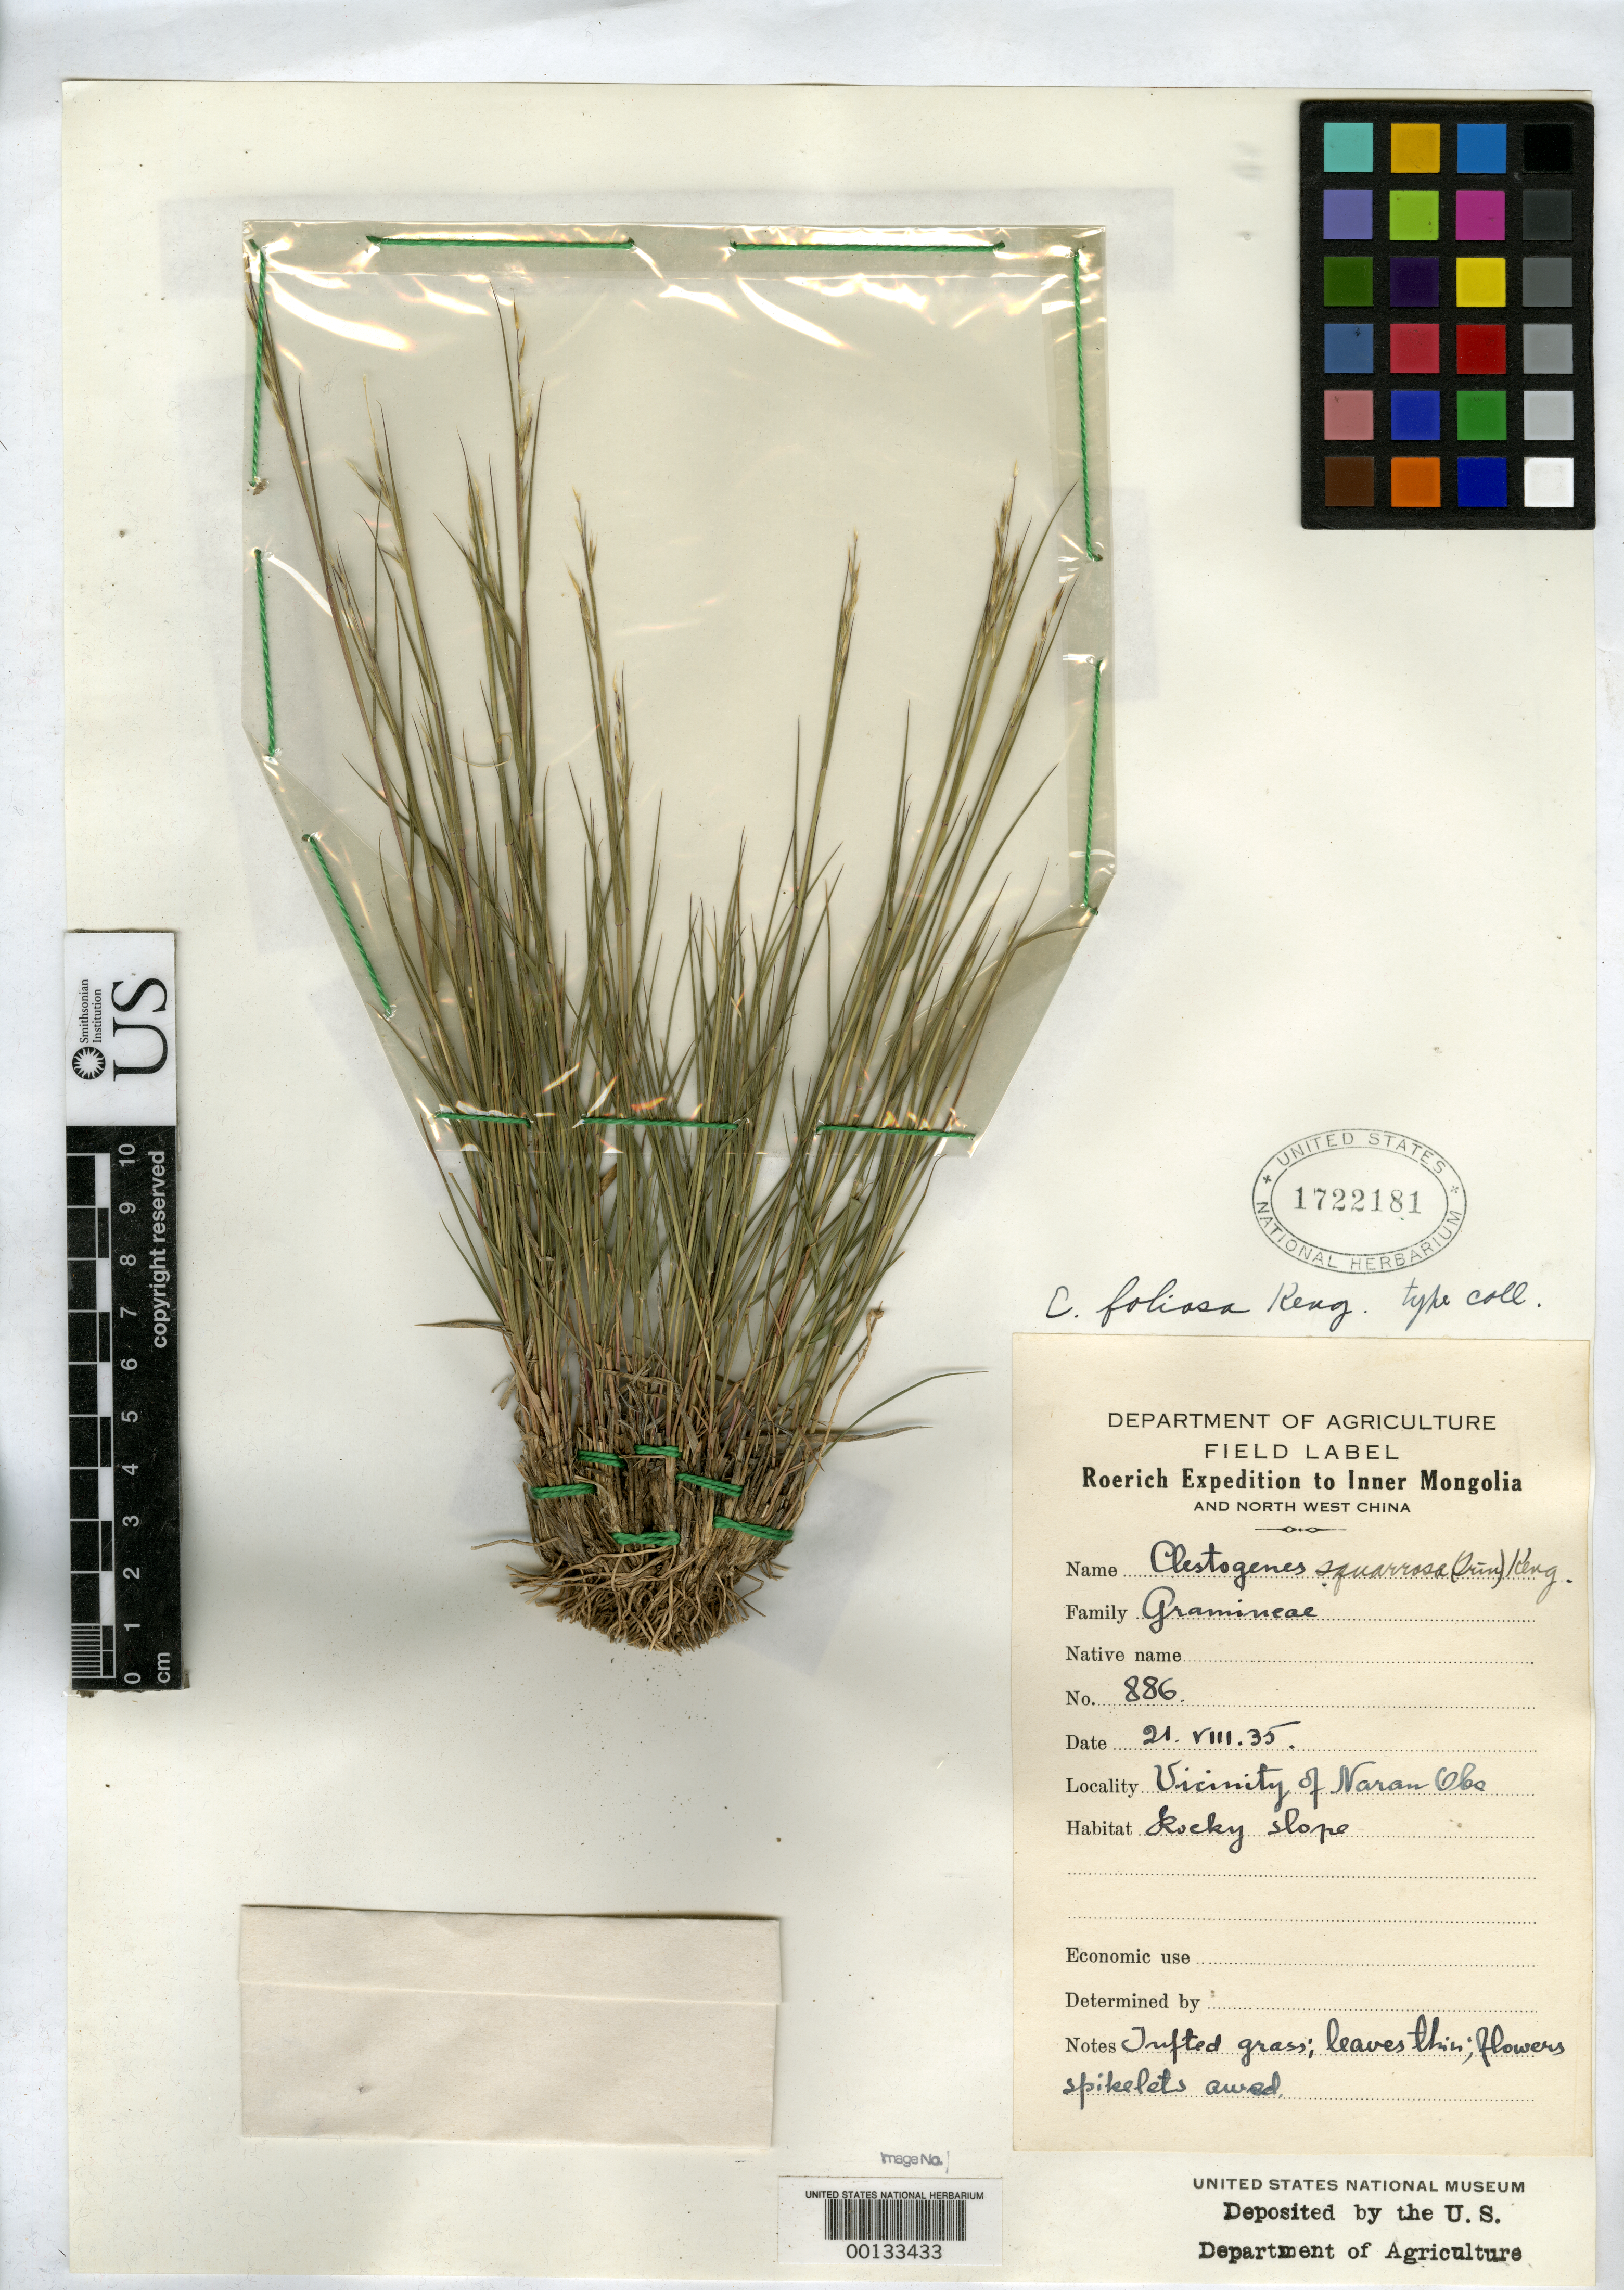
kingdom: Plantae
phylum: Tracheophyta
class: Liliopsida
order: Poales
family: Poaceae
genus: Cleistogenes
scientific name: Cleistogenes foliosa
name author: Keng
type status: Isotype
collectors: Y. L. Keng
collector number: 3538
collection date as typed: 21 Aug 1935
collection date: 1935-08-21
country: Mongolia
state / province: Suiyuan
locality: Vicinity of Naran Obo, Peiling Miao.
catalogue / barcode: US 1722181